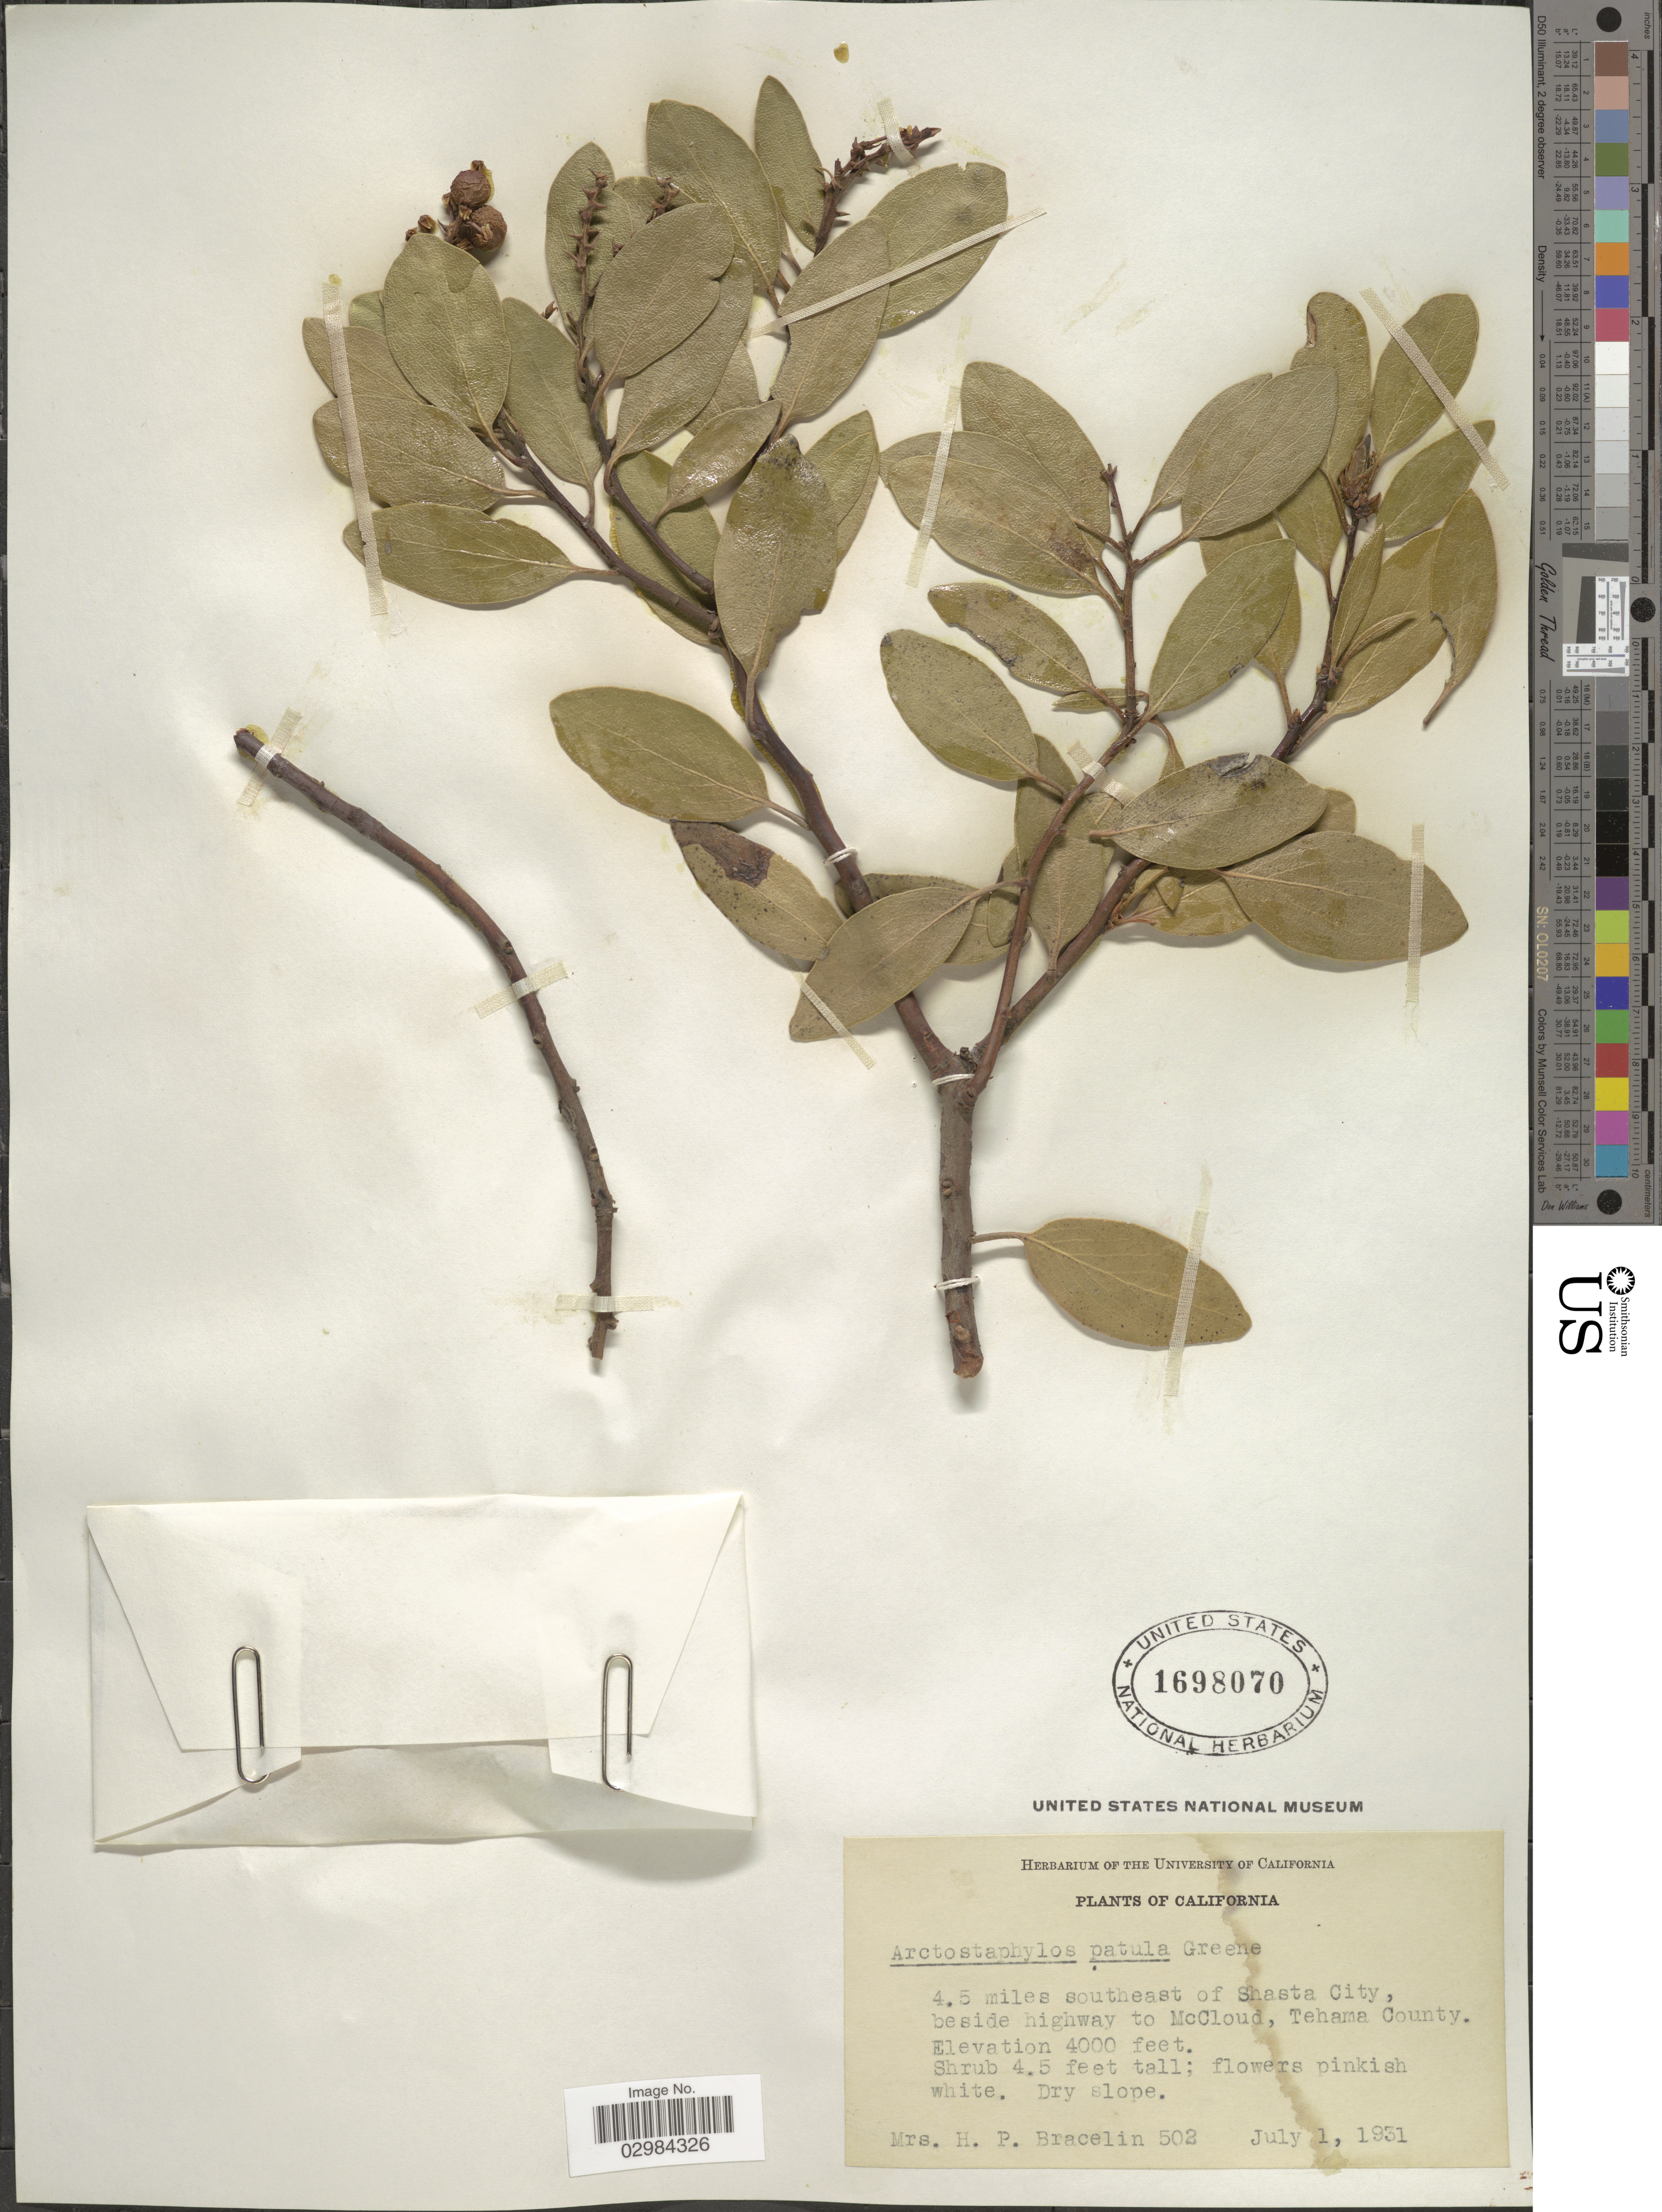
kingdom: Plantae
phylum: Tracheophyta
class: Magnoliopsida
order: Ericales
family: Ericaceae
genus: Arctostaphylos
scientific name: Arctostaphylos patula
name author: Greene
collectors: H. Bracelin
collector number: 502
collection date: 1931-07-01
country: United States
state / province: California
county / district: Tehama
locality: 4.5 miles southeast of Shasta City, beside highway to McCloud, Tehama County.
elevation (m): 1219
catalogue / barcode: US 1698070